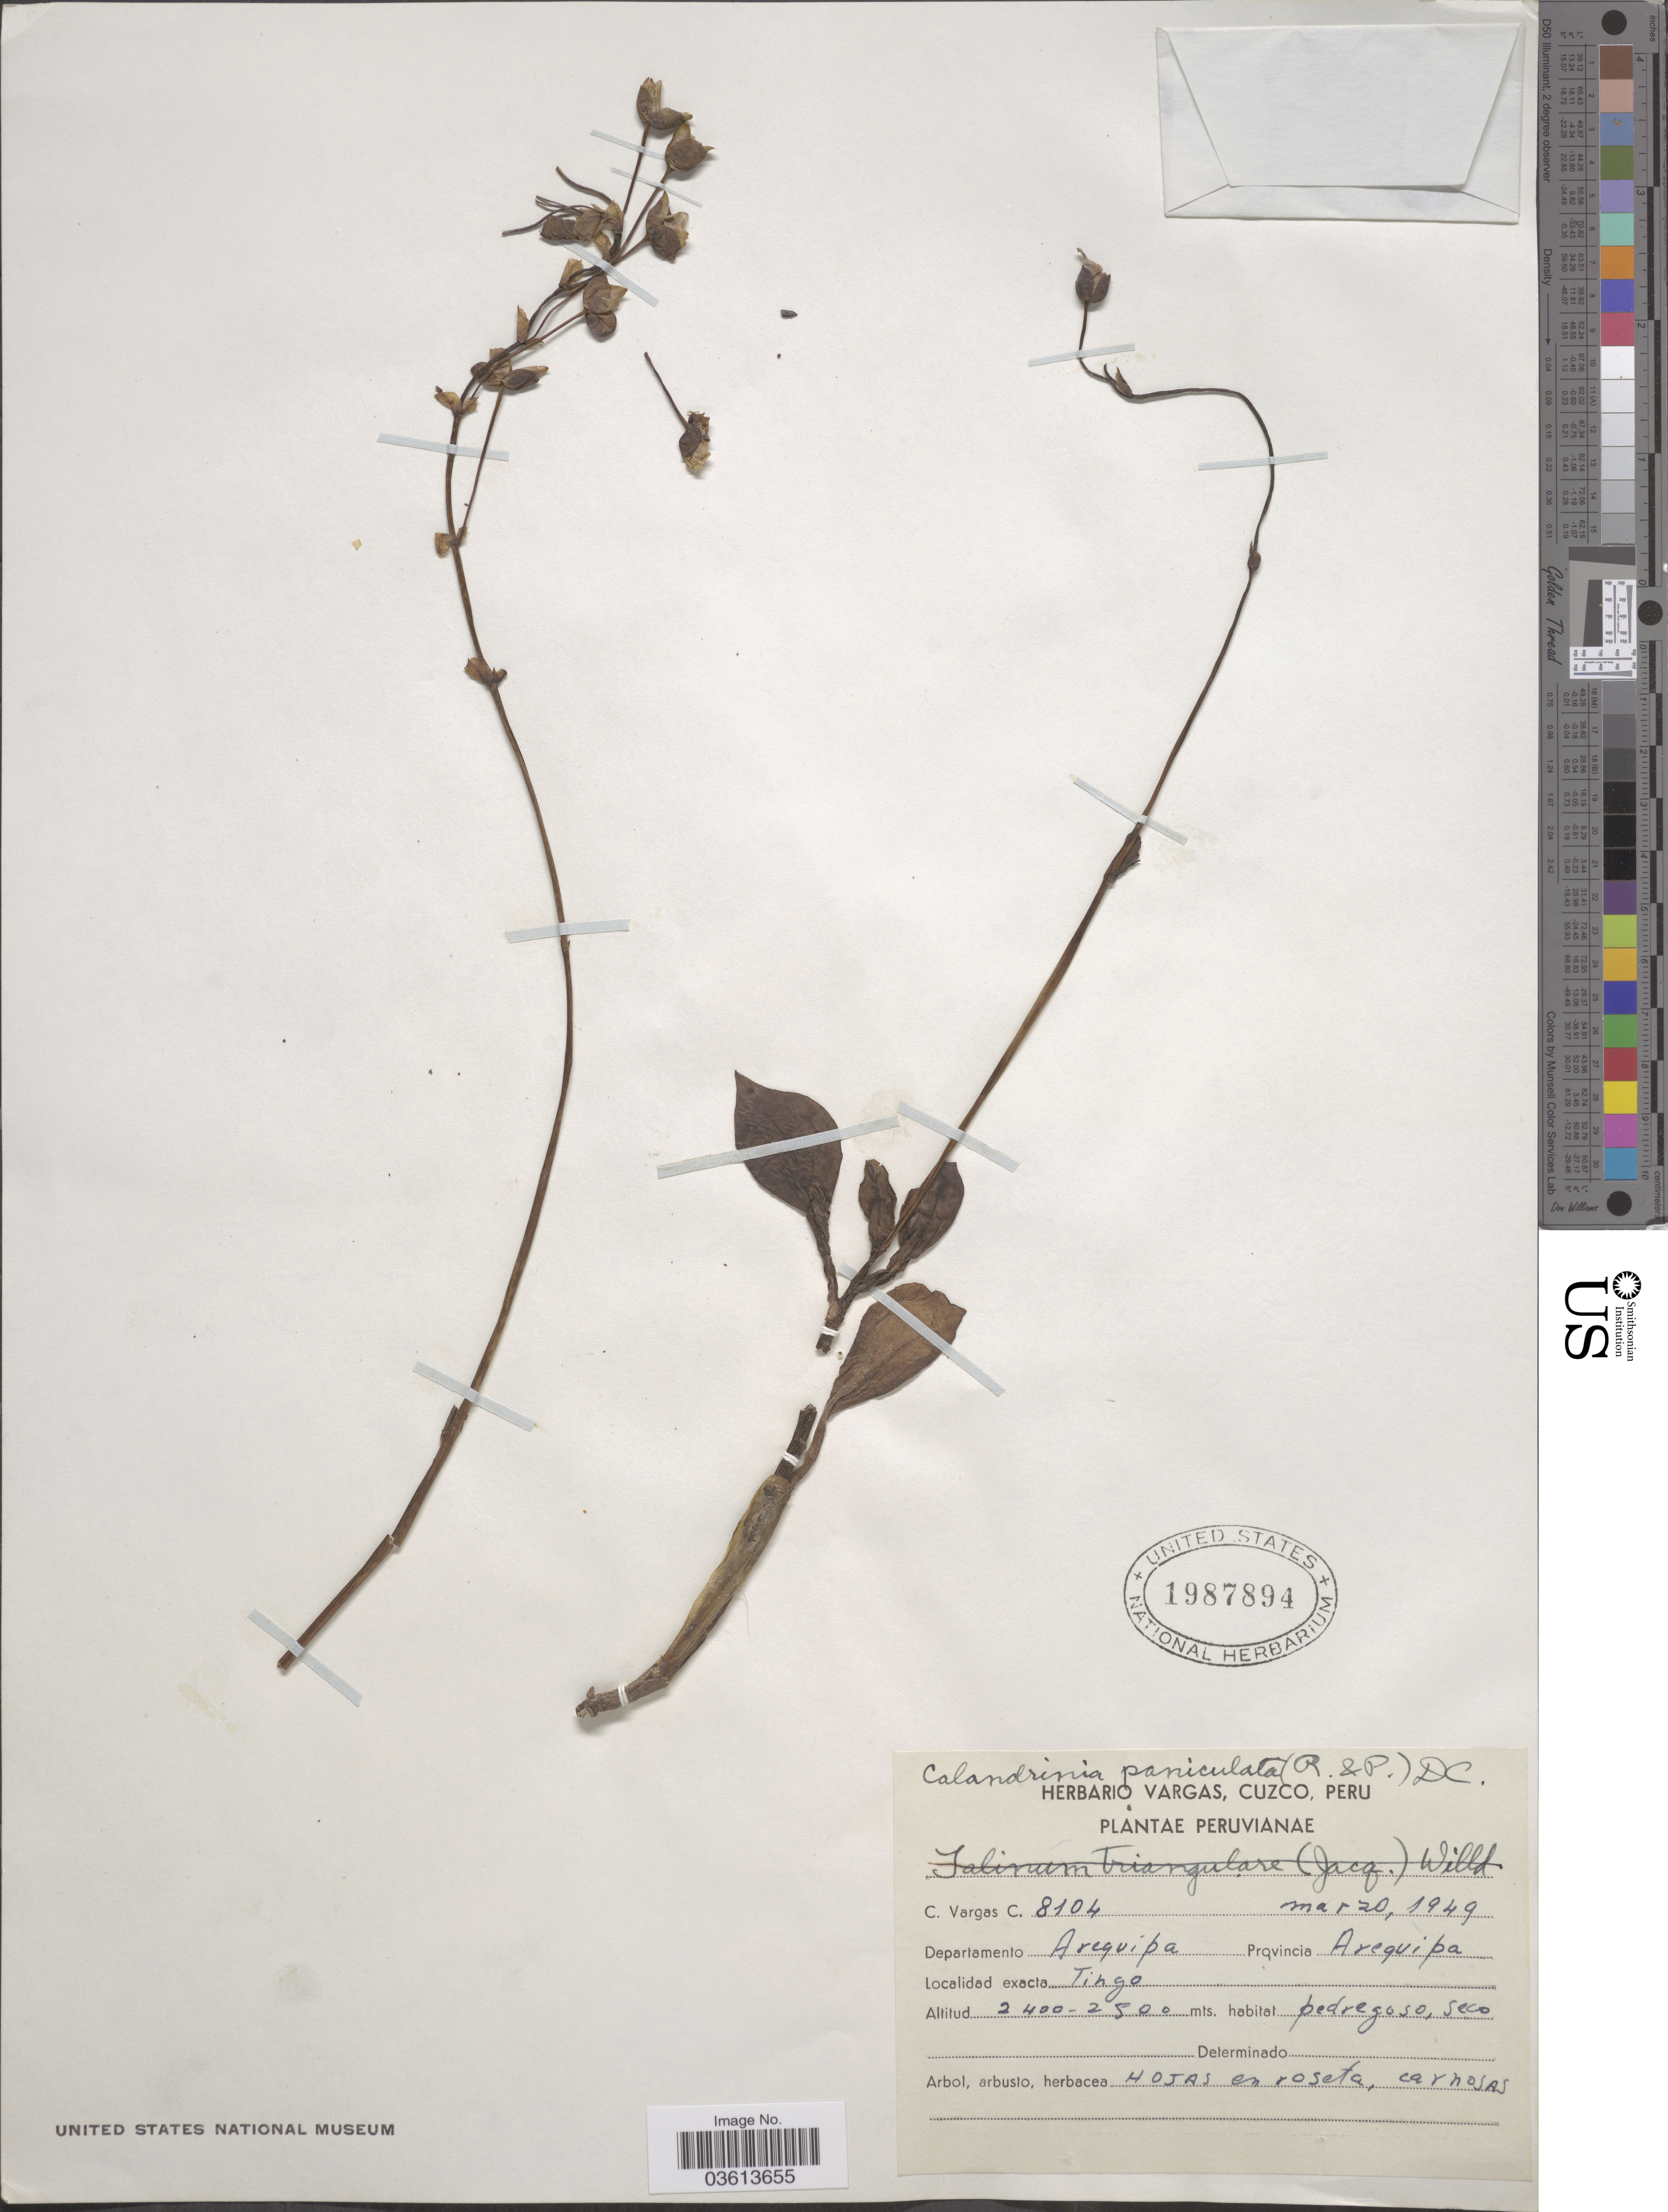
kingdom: Plantae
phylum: Tracheophyta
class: Magnoliopsida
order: Caryophyllales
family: Montiaceae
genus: Cistanthe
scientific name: Cistanthe paniculata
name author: (DC.) Carolin ex Hershk.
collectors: C. Vargas Calderón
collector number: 8104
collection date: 1949-03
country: Peru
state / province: Arequipa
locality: Departamento Arequipa. Tingo.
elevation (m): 2400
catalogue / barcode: US 1987894